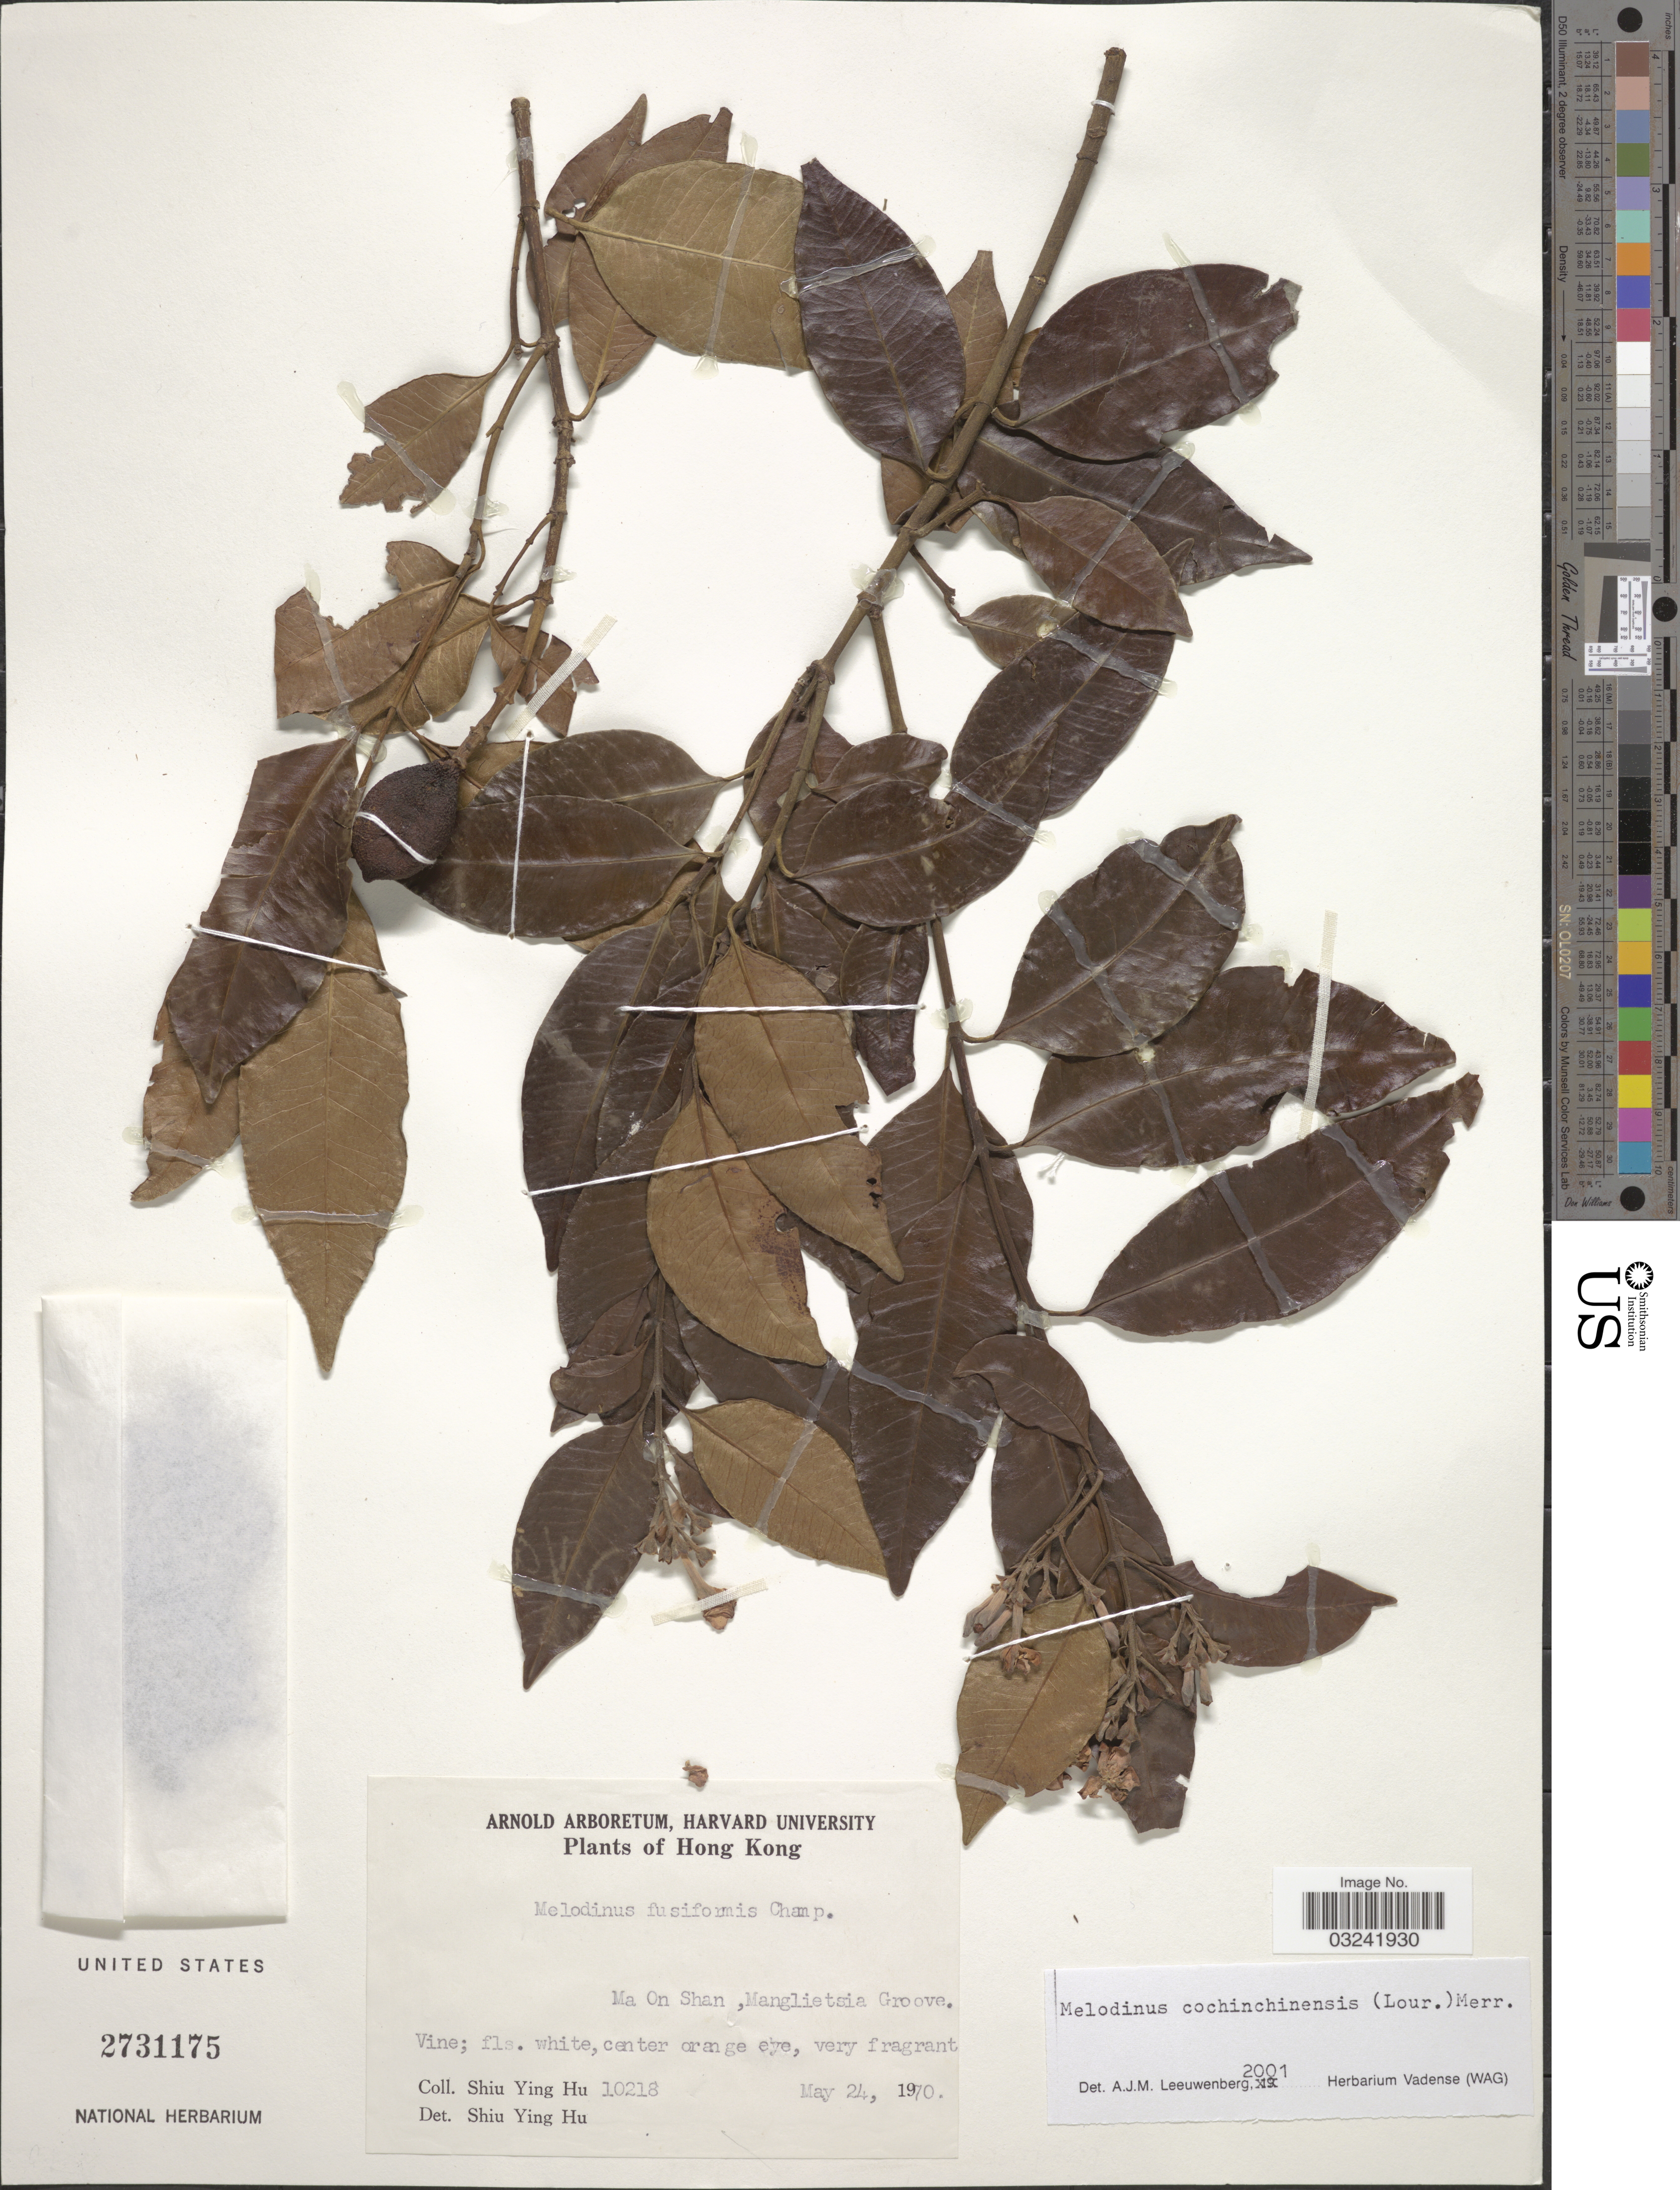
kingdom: Plantae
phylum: Tracheophyta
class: Magnoliopsida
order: Gentianales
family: Apocynaceae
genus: Melodinus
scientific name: Melodinus cochinchinensis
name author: (Lour.) Merr.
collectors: S. Y. Hu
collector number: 10218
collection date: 1970-05-24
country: China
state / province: Hong Kong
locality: Ma On Shan, Manglietsia Groove.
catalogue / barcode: US 2731175